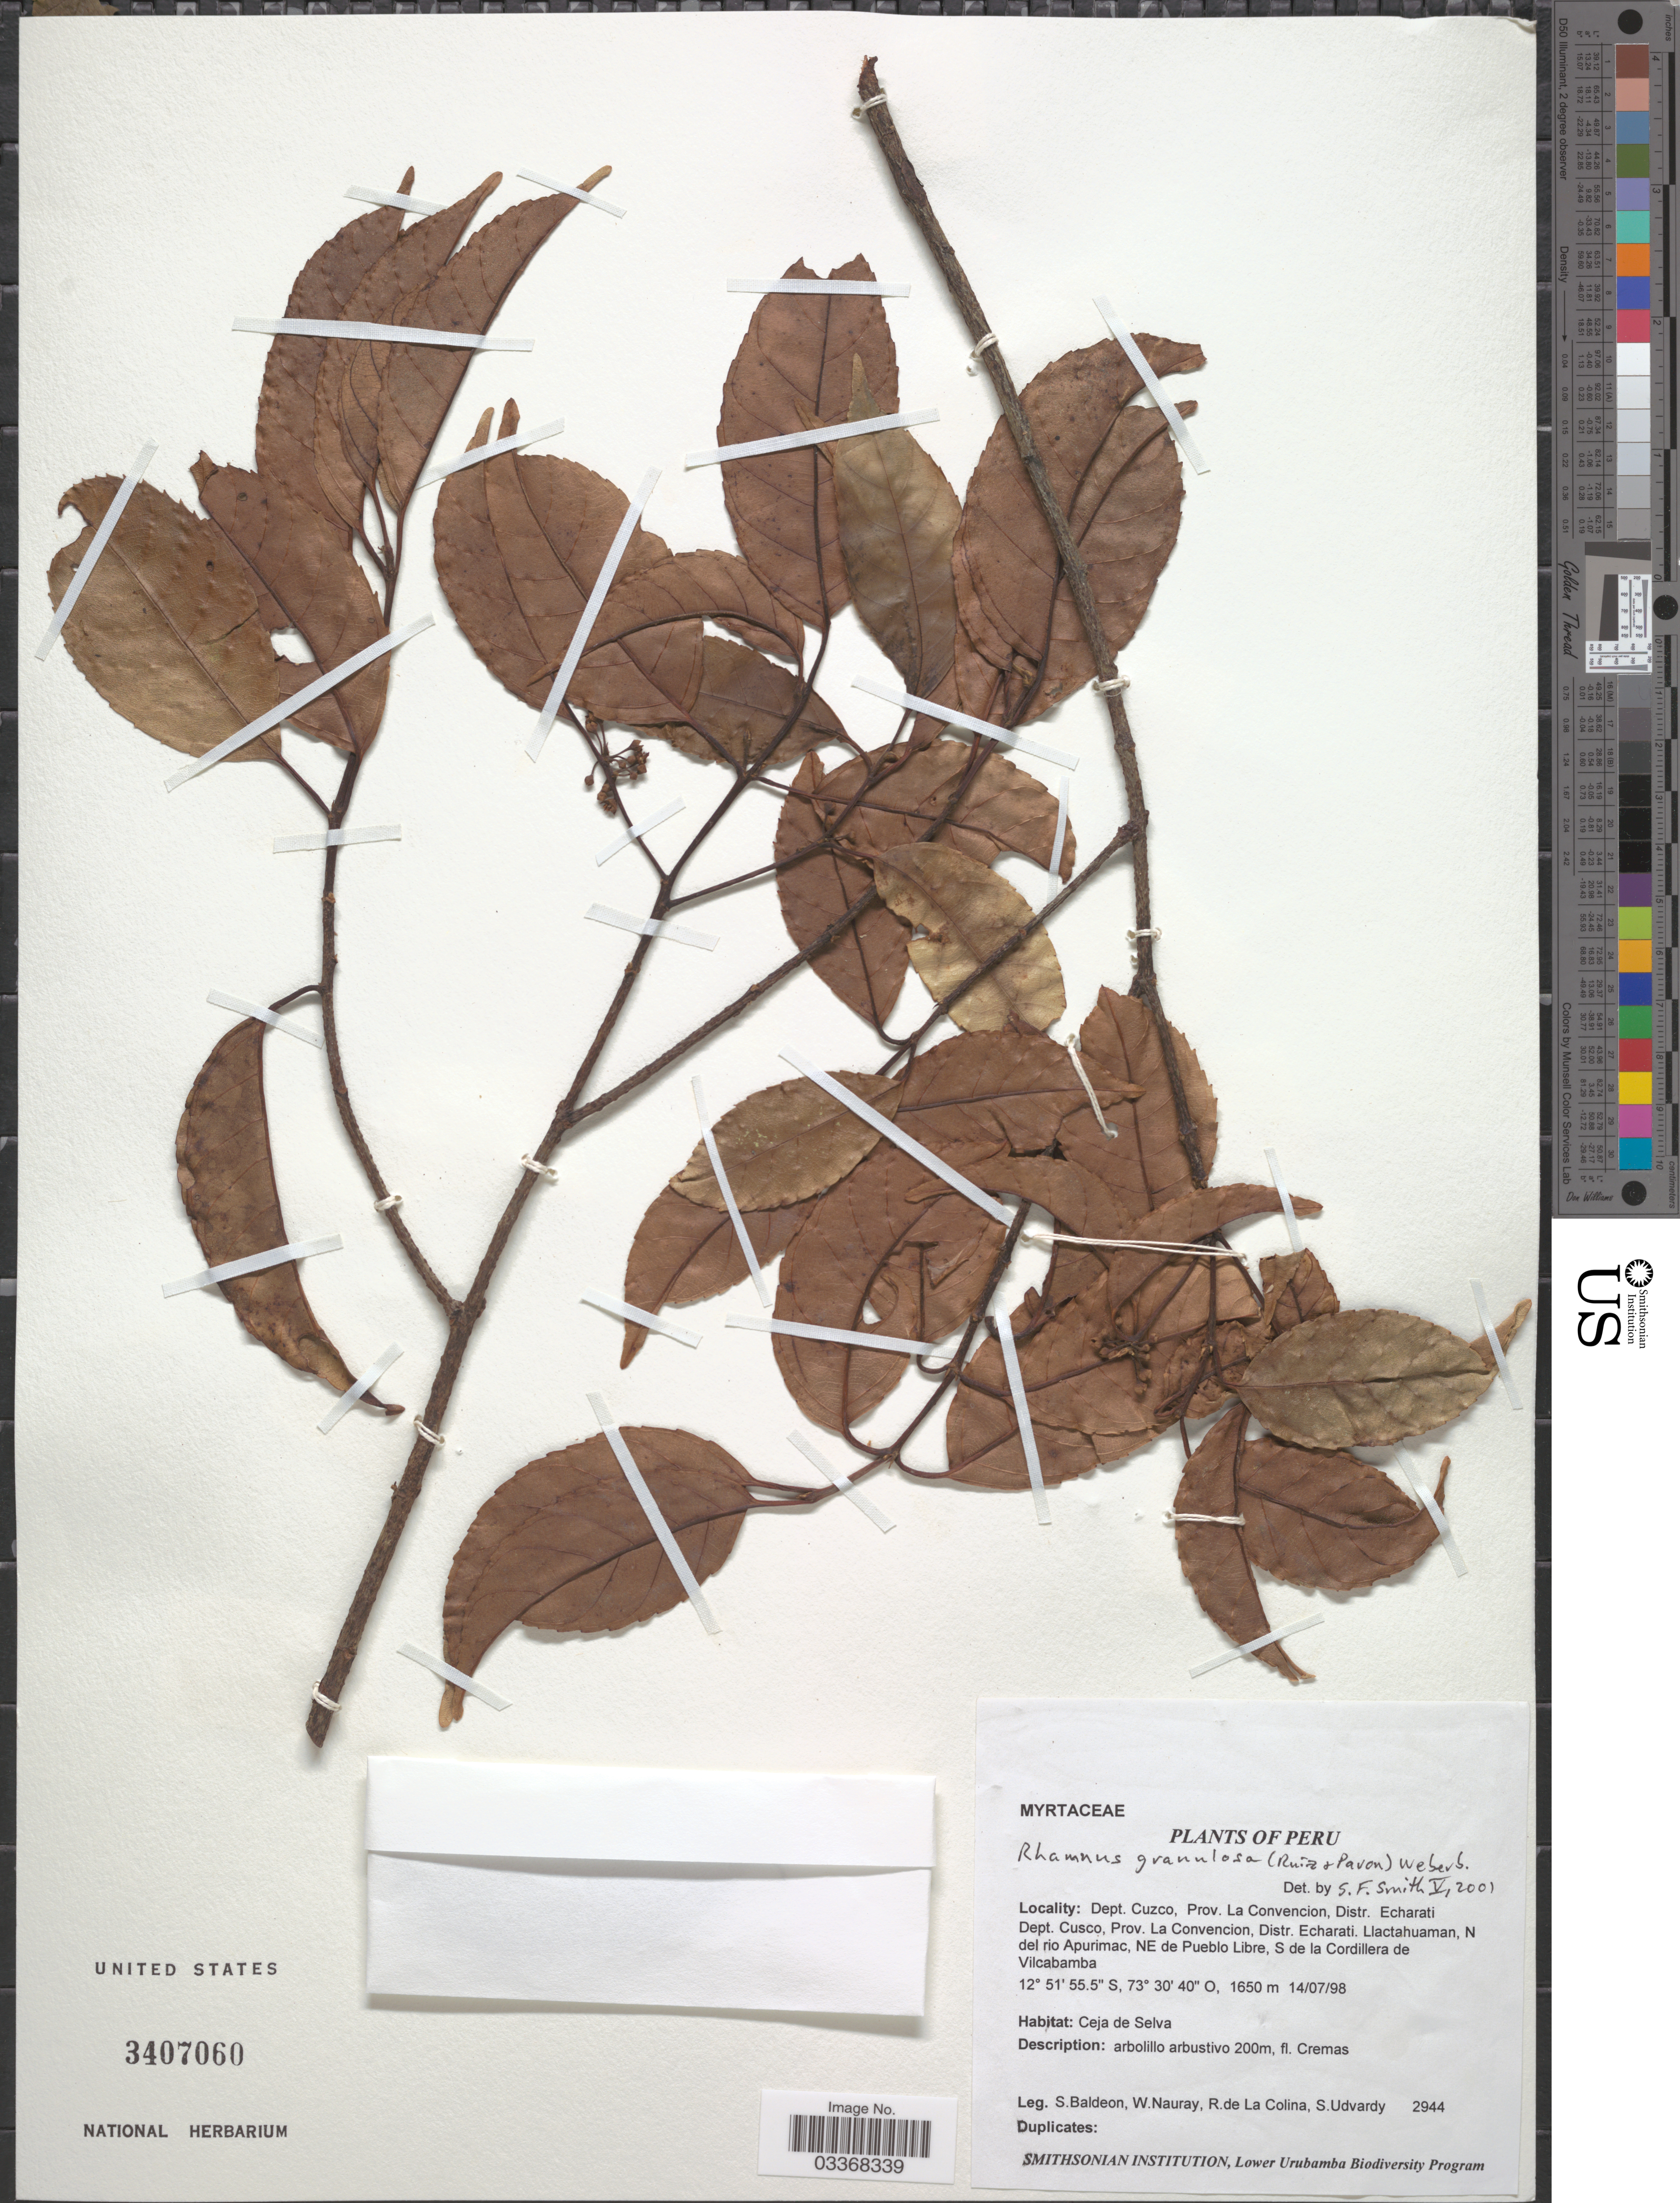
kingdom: Plantae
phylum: Tracheophyta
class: Magnoliopsida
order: Rosales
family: Rhamnaceae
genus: Frangula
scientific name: Frangula granulosa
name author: (Ruiz & Pav.) Grubov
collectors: S. Baldeon, W. Nauray, R. de La Colina & S. Udvardy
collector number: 2944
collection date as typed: Transcribed d/m/y: 14/7/98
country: Peru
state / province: Cusco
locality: Dept. Cuzco, Prov. La Convencion, Distr. Echarati Dept. Cusco, Prov. La Convencion, Distr. Echarati, Llactahuaman, N del rio Apurimac, NE de Pueblo Libre, S de la Cordillera de Vilcabamba.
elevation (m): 1650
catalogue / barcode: US 3407060